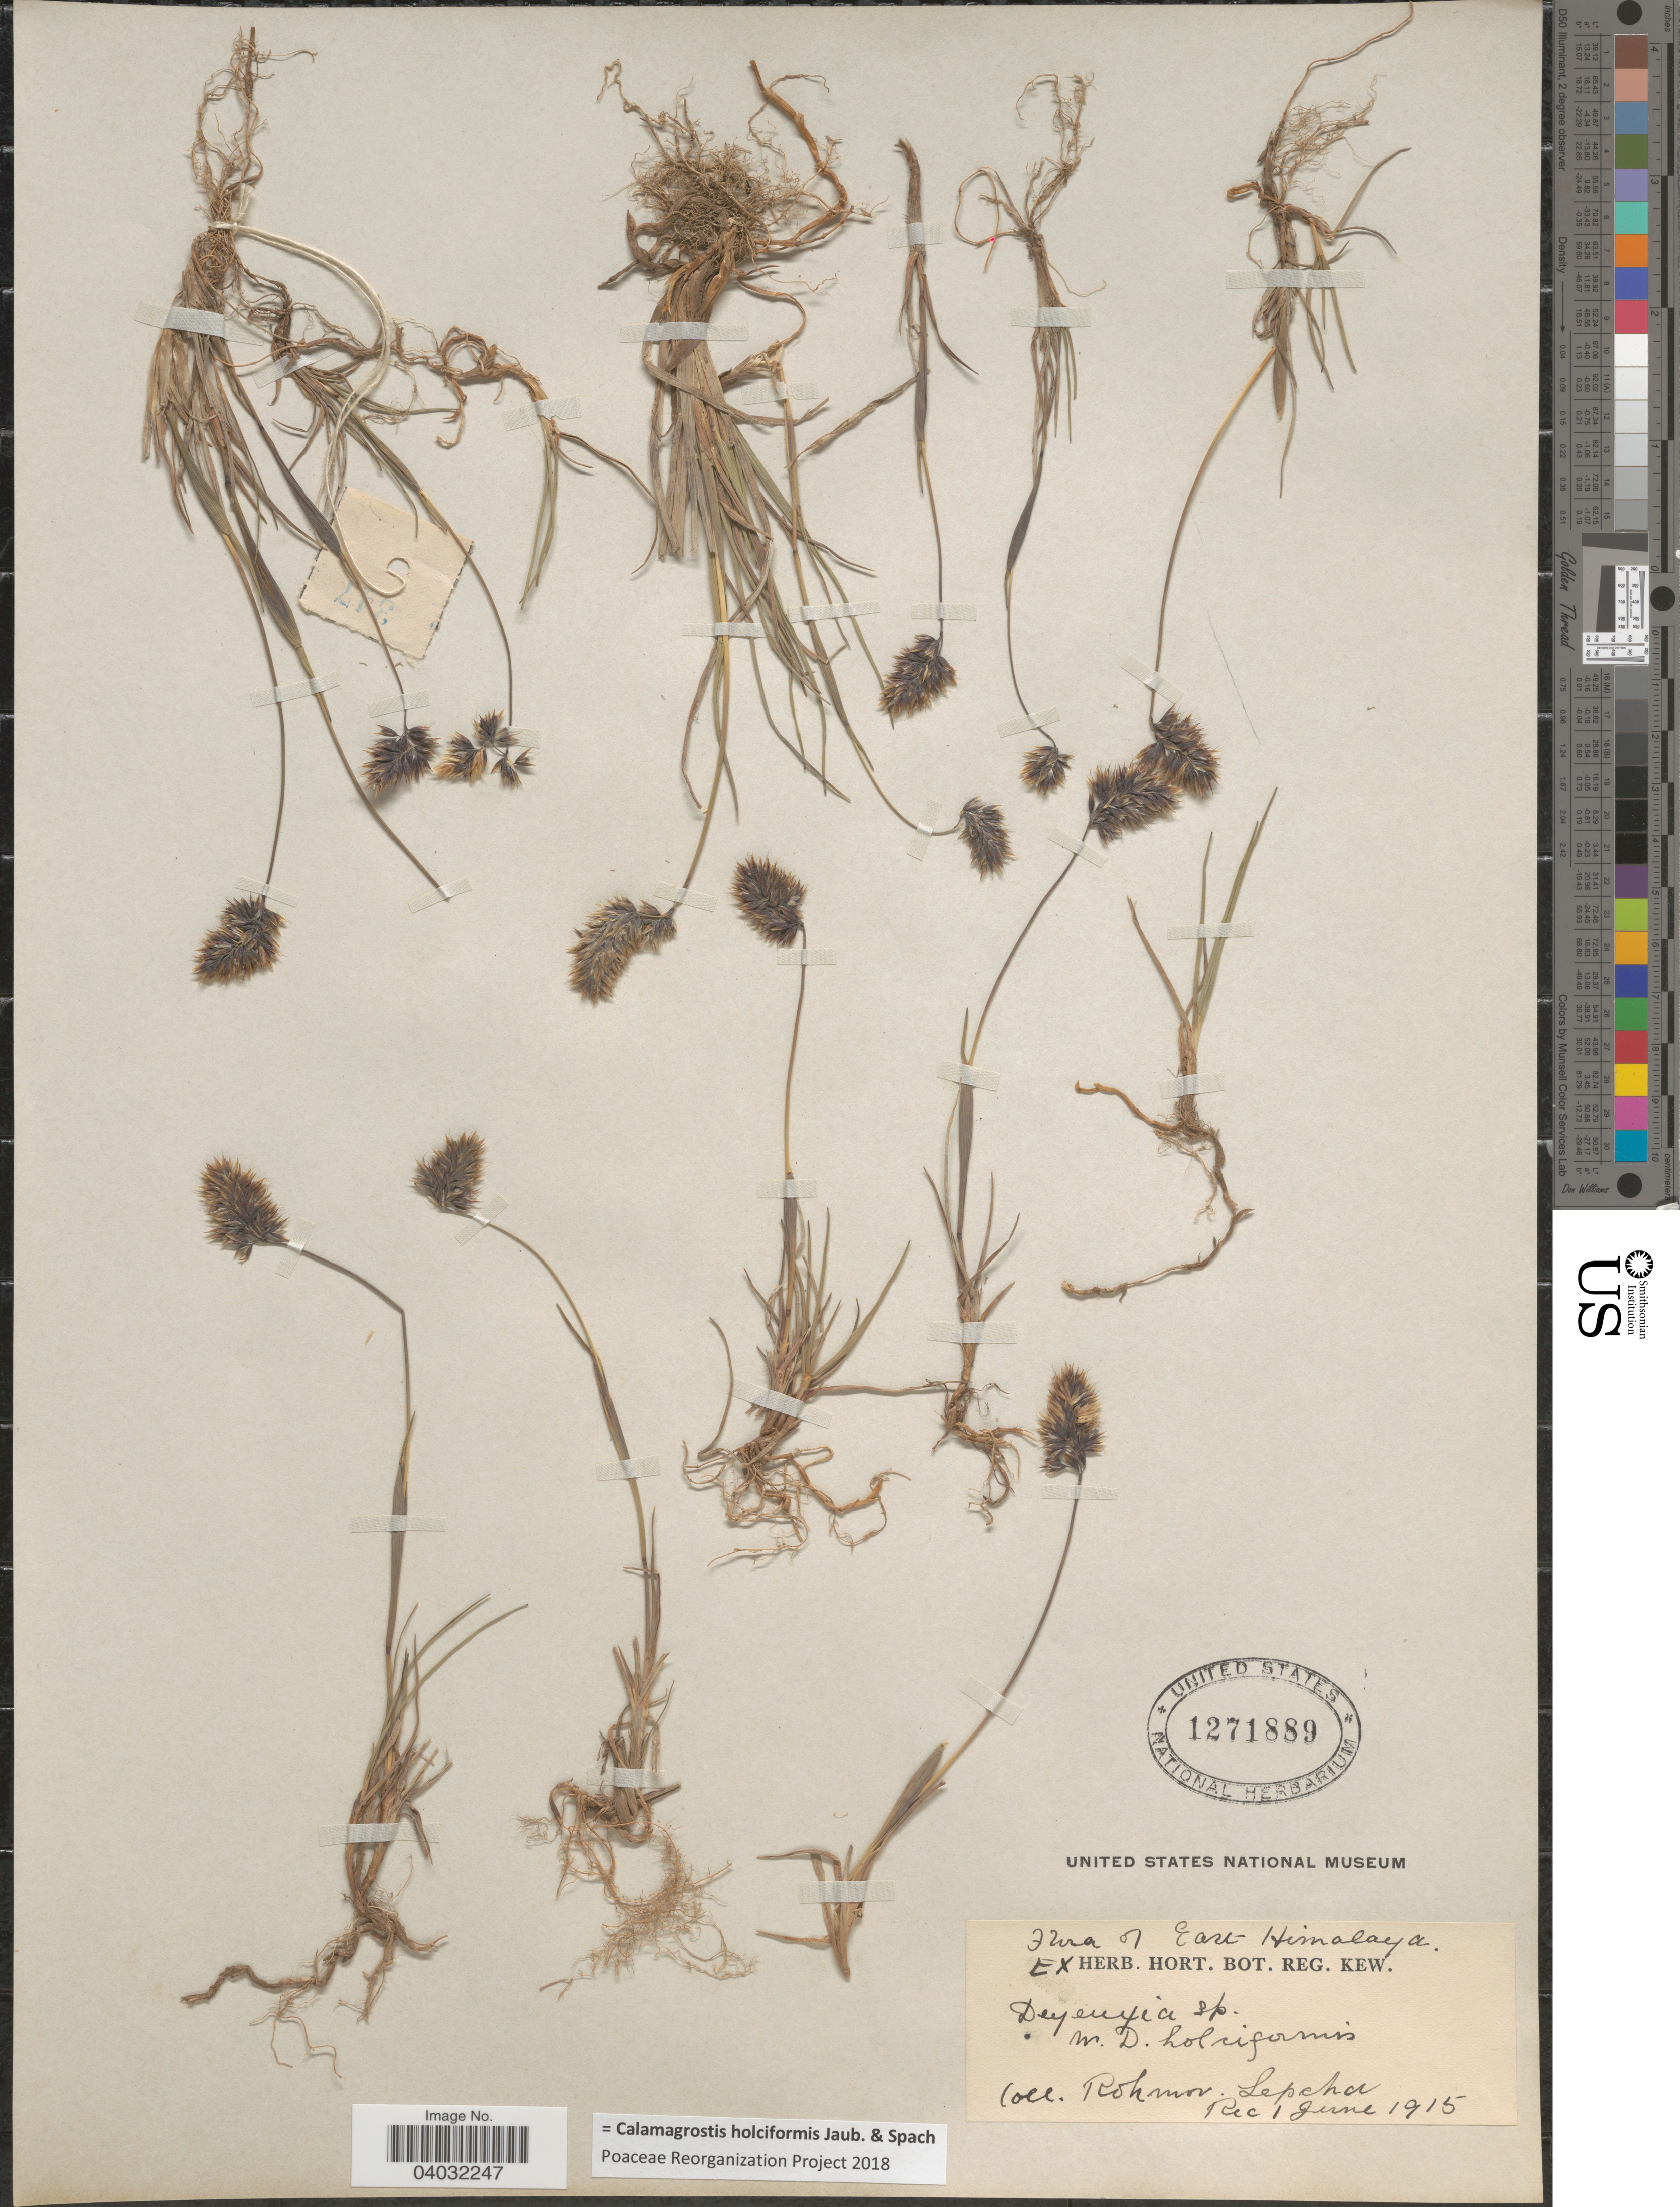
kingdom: Plantae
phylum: Tracheophyta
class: Liliopsida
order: Poales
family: Poaceae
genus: Calamagrostis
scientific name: Calamagrostis holciformis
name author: Jaub. & Spach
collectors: R. Lepcha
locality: East Himalaya.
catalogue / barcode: US 1271889